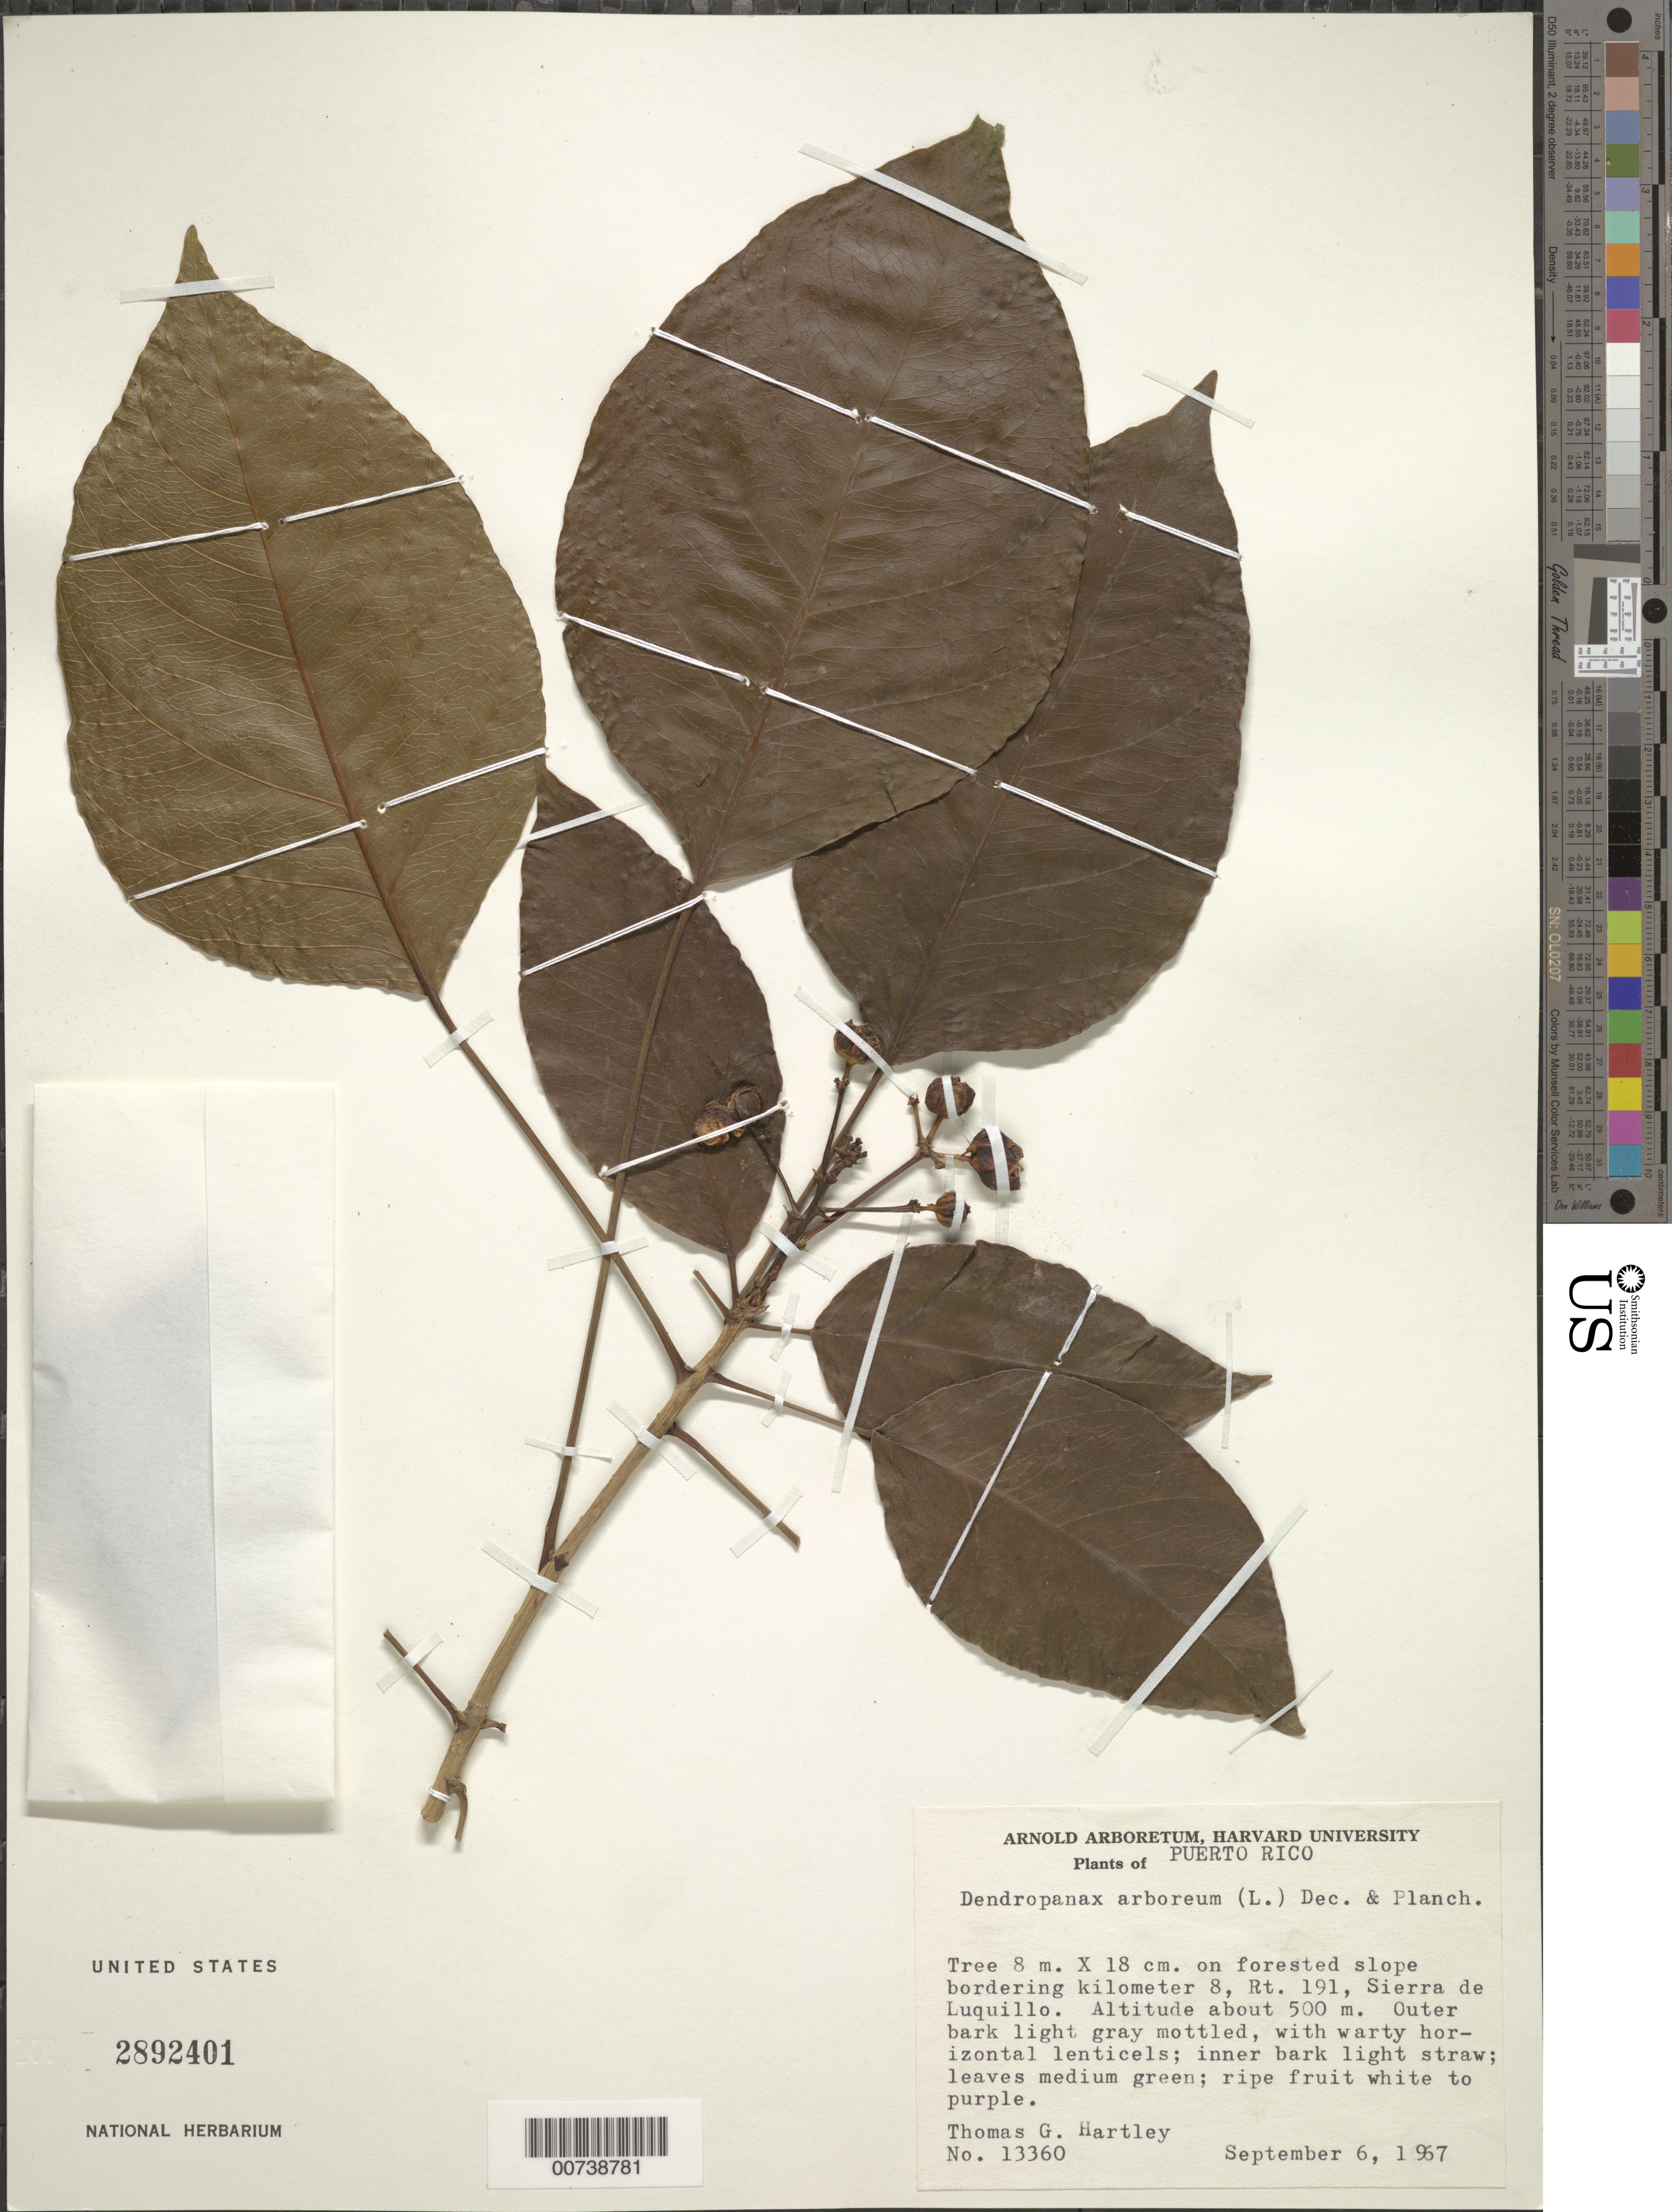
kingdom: Plantae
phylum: Tracheophyta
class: Magnoliopsida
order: Apiales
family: Araliaceae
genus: Dendropanax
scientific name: Dendropanax arboreus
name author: (L.) Decne. & Planch.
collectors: T. G. Hartley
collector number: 13360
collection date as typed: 06 Sep 1967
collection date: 1967-09-06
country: Puerto Rico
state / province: Luquillo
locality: Bordering km 8, Rt 191, Sierra de Luquillo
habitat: On forested slope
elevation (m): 500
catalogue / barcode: US 2892401